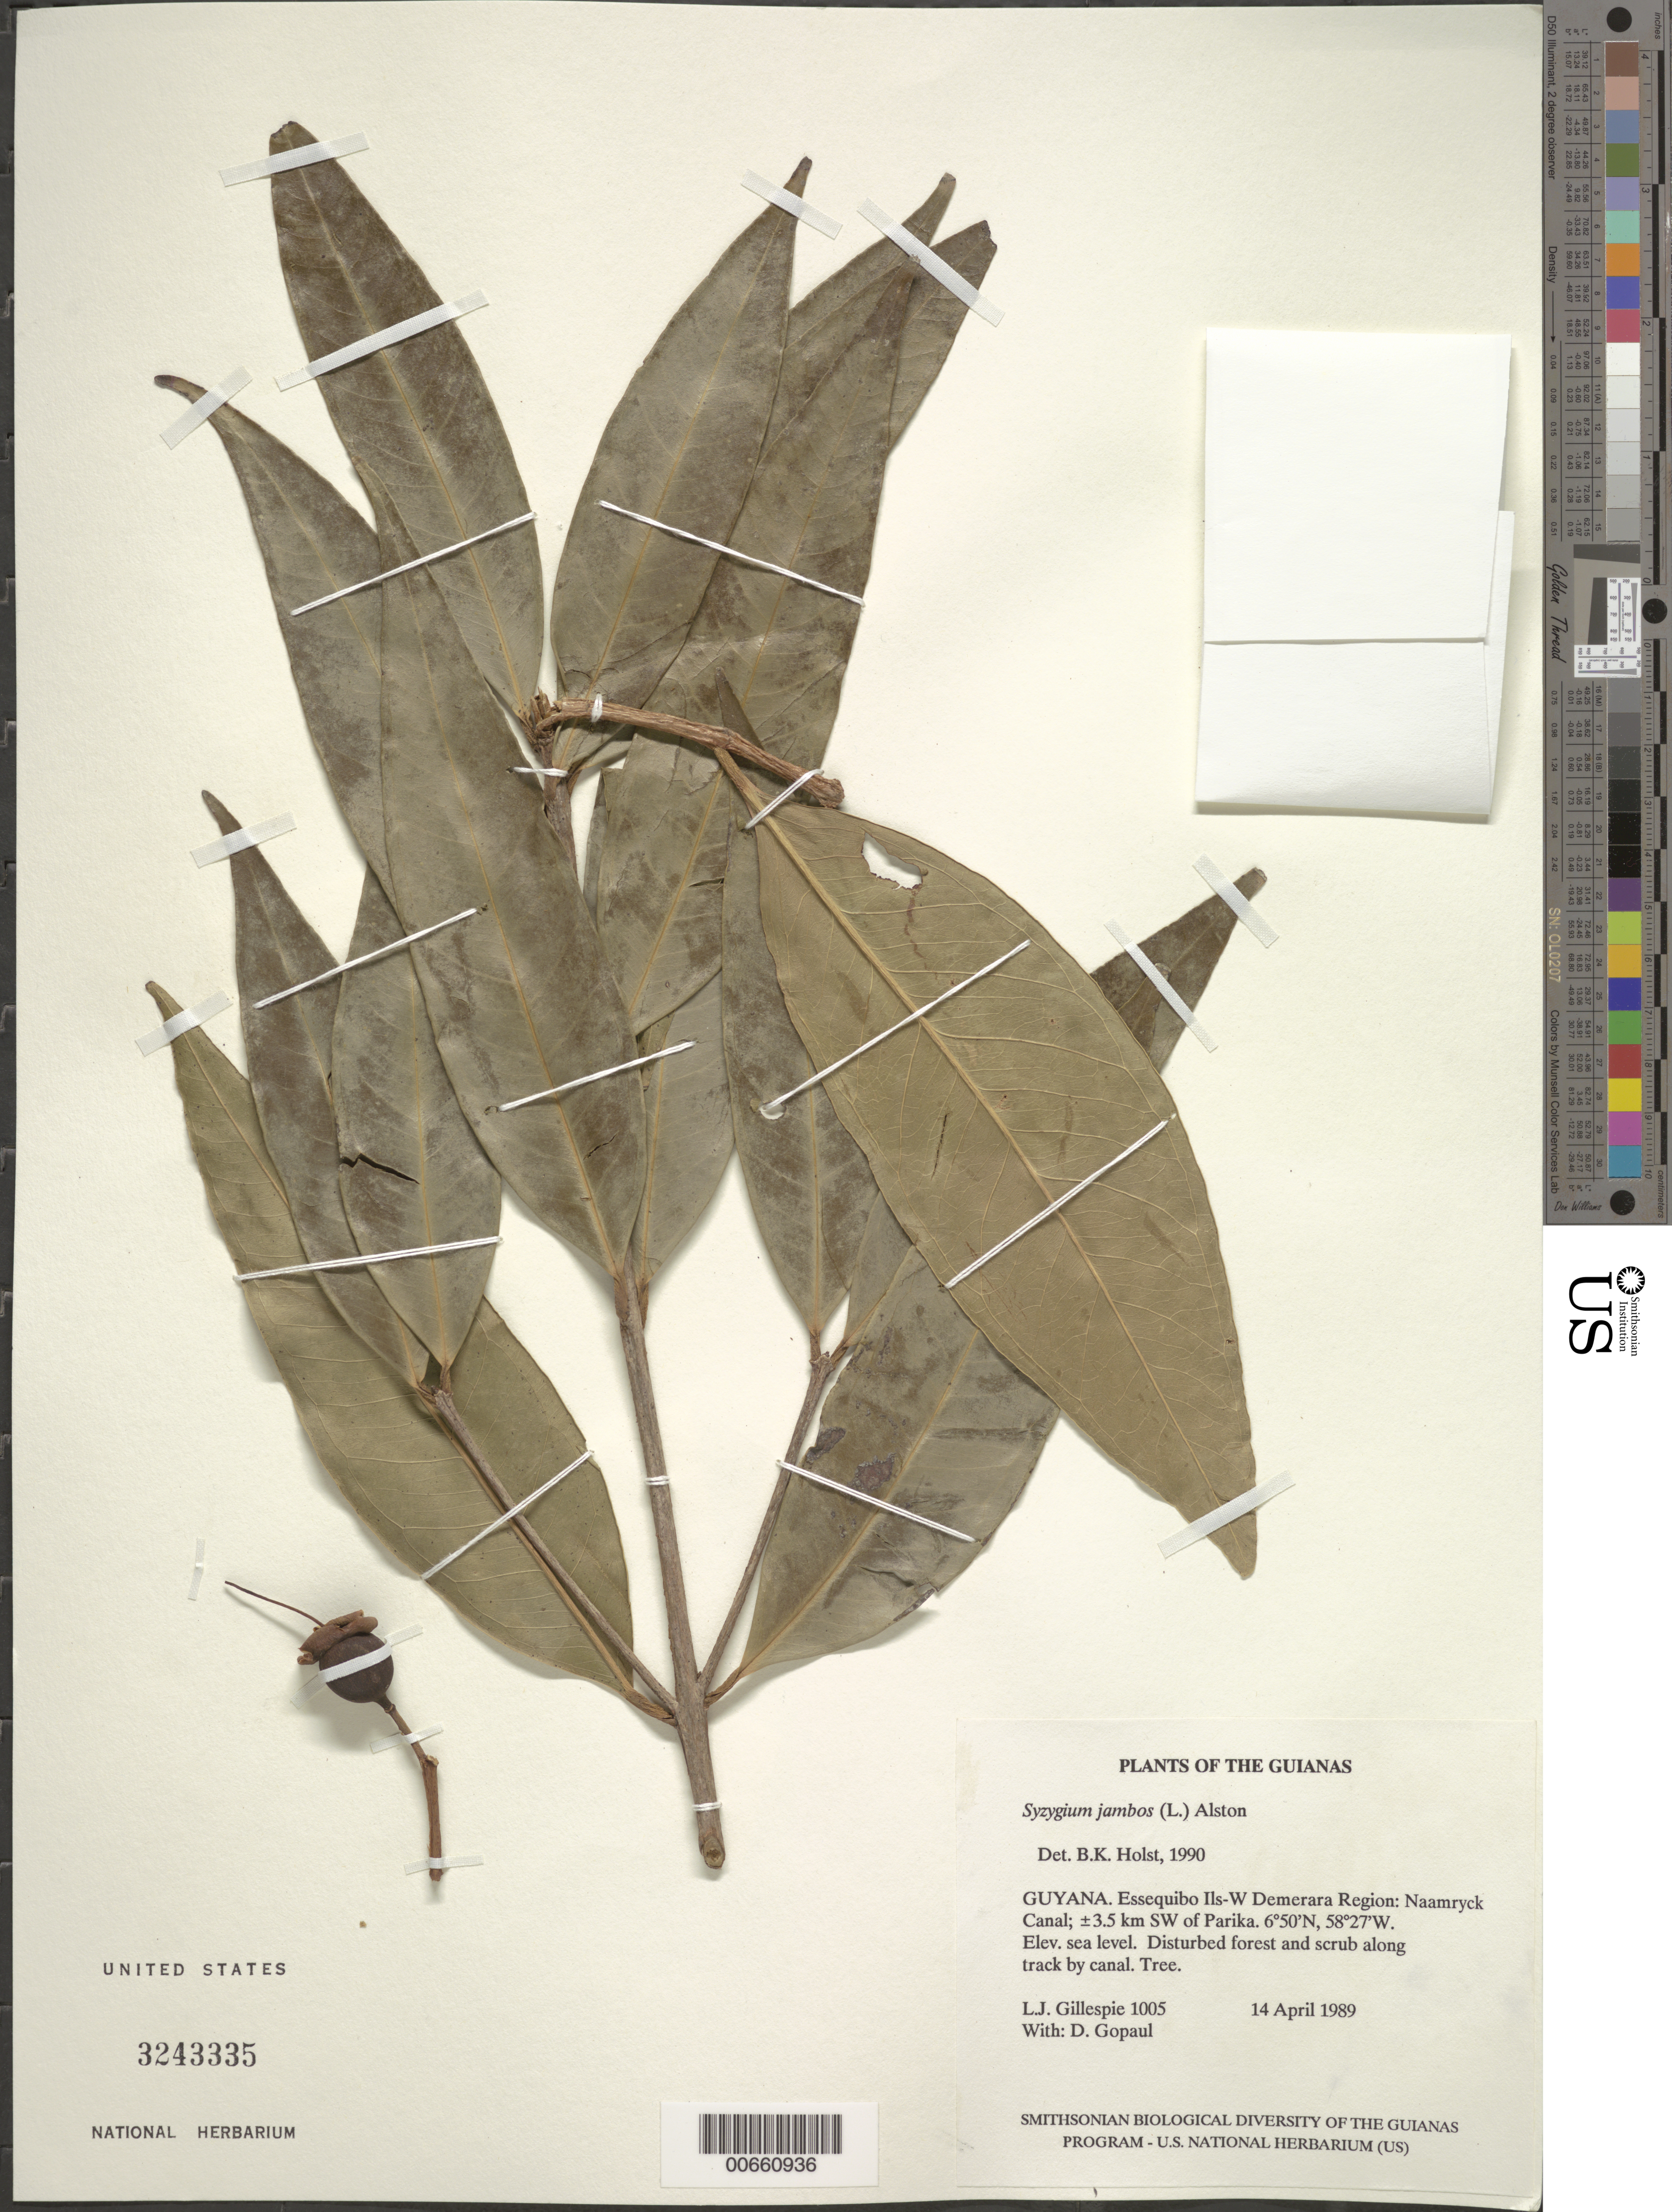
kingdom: Plantae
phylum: Tracheophyta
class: Magnoliopsida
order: Myrtales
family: Myrtaceae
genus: Syzygium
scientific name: Syzygium jambos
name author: (L.) Alston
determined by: Holst, Bruce K.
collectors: L. J. Gillespie & D. Gopaul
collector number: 1005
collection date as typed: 14 April 1989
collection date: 1989-04-14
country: Guyana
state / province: Essequibo Isl-W. Demerara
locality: Naamryck Canal; ±3.5 km SW of Parika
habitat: Disturbed forest and scrub along track by canal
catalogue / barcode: US 3243335